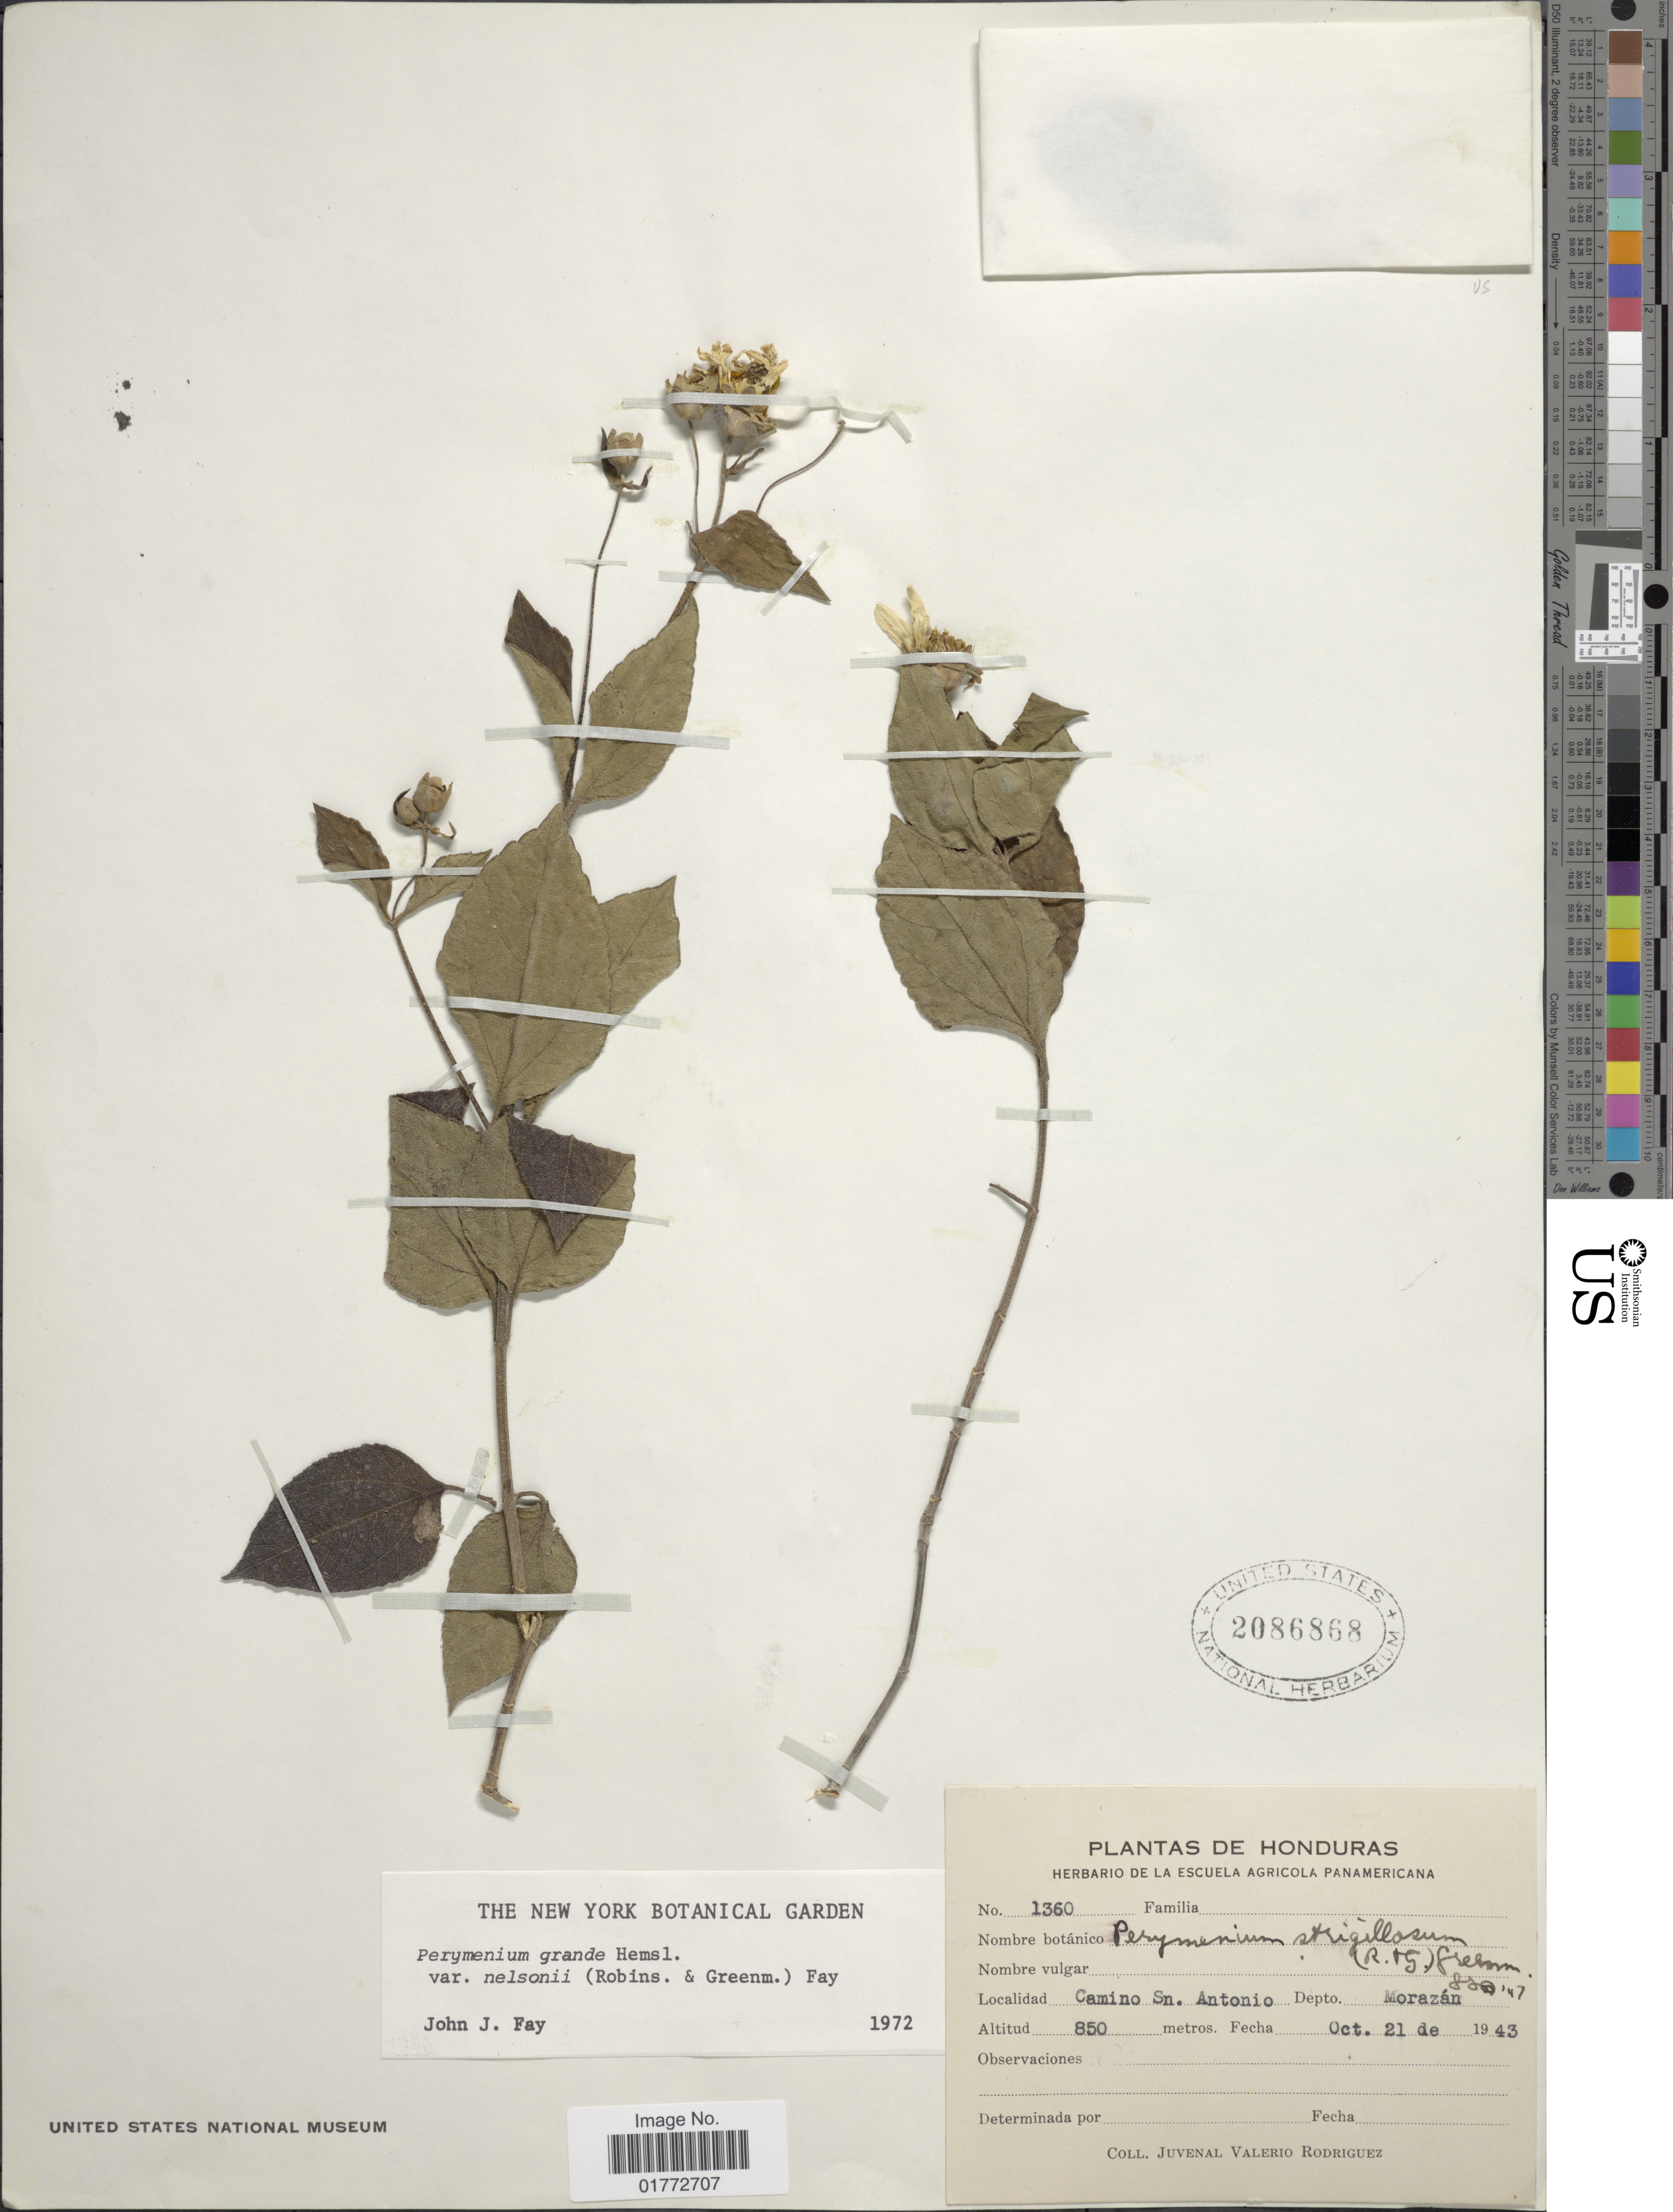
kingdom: Plantae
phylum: Tracheophyta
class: Magnoliopsida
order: Asterales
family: Asteraceae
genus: Perymenium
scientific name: Perymenium grande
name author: Hemsl.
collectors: J. Rodriguez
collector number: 1360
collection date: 1943-10-21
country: Honduras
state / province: Fco. Morazán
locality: Camino Sn. Antonio, Depto Morazan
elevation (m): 850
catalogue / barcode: US 2086868